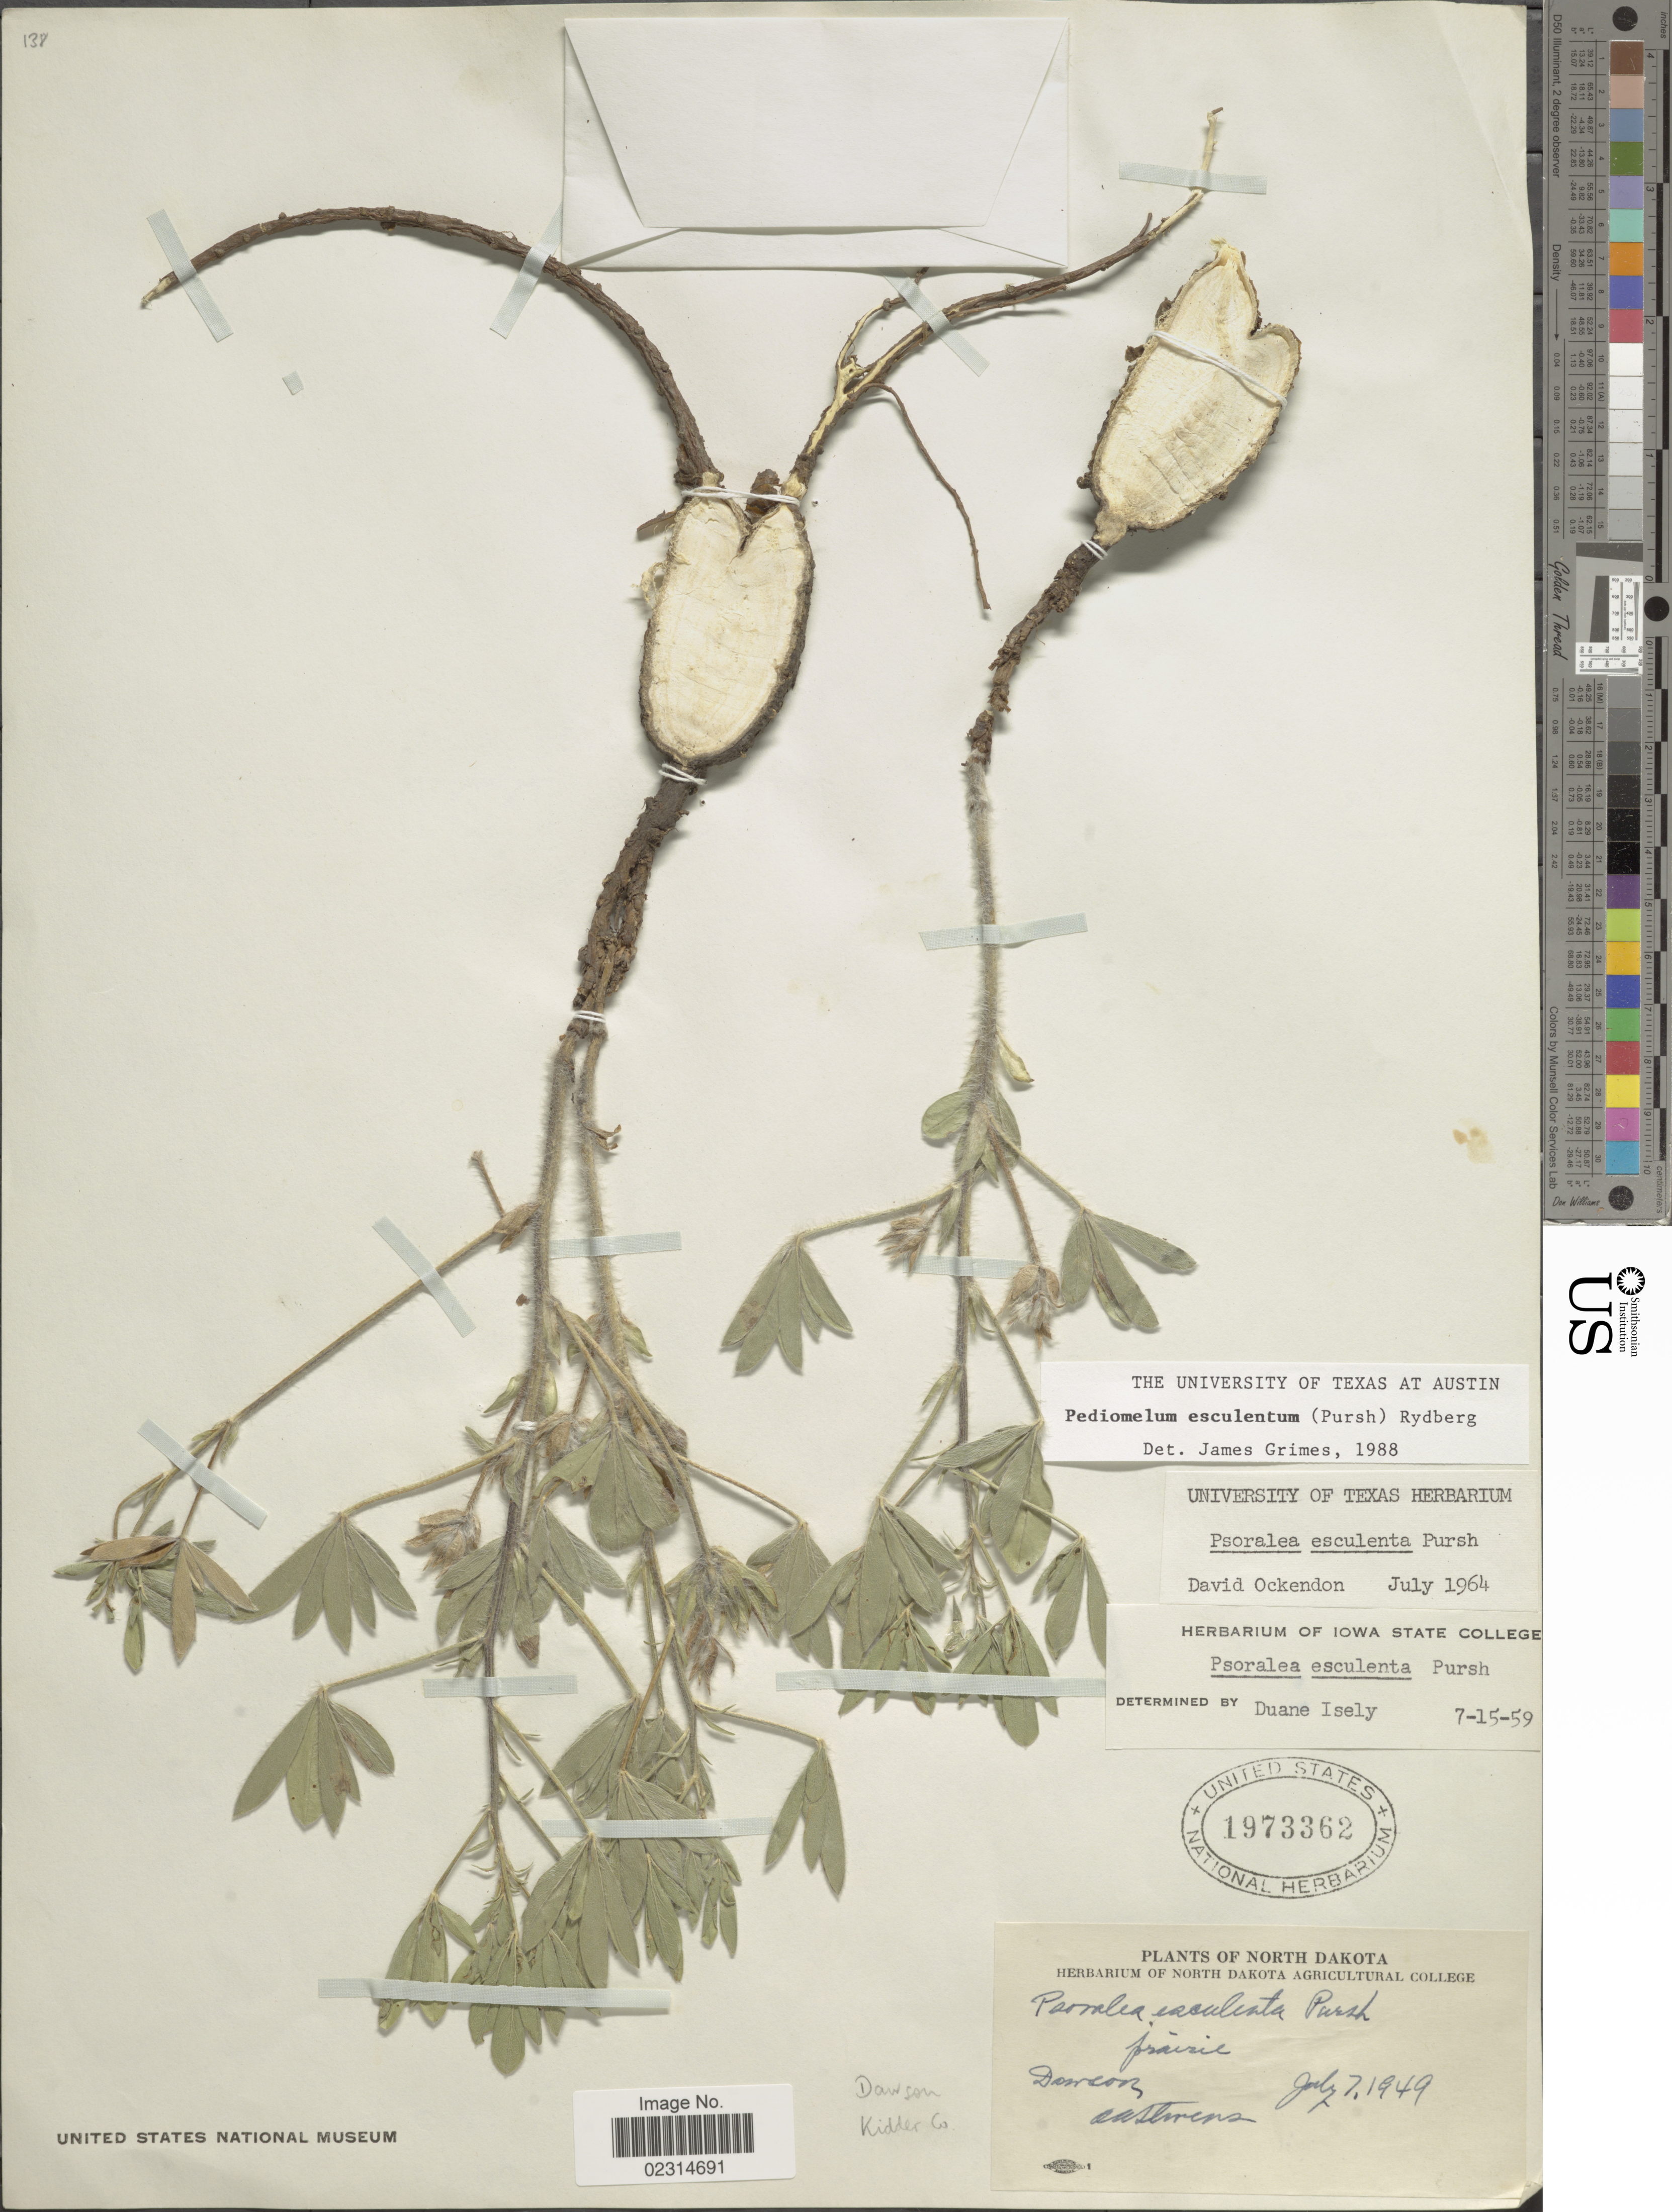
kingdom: Plantae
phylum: Tracheophyta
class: Magnoliopsida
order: Fabales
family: Fabaceae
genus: Pediomelum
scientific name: Pediomelum esculentum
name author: (Pursh) Rydb.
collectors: O. A. Stevens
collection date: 1949-07-07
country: United States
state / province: North Dakota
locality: Dawson, Kidder Co, prairie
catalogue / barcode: US 1973362